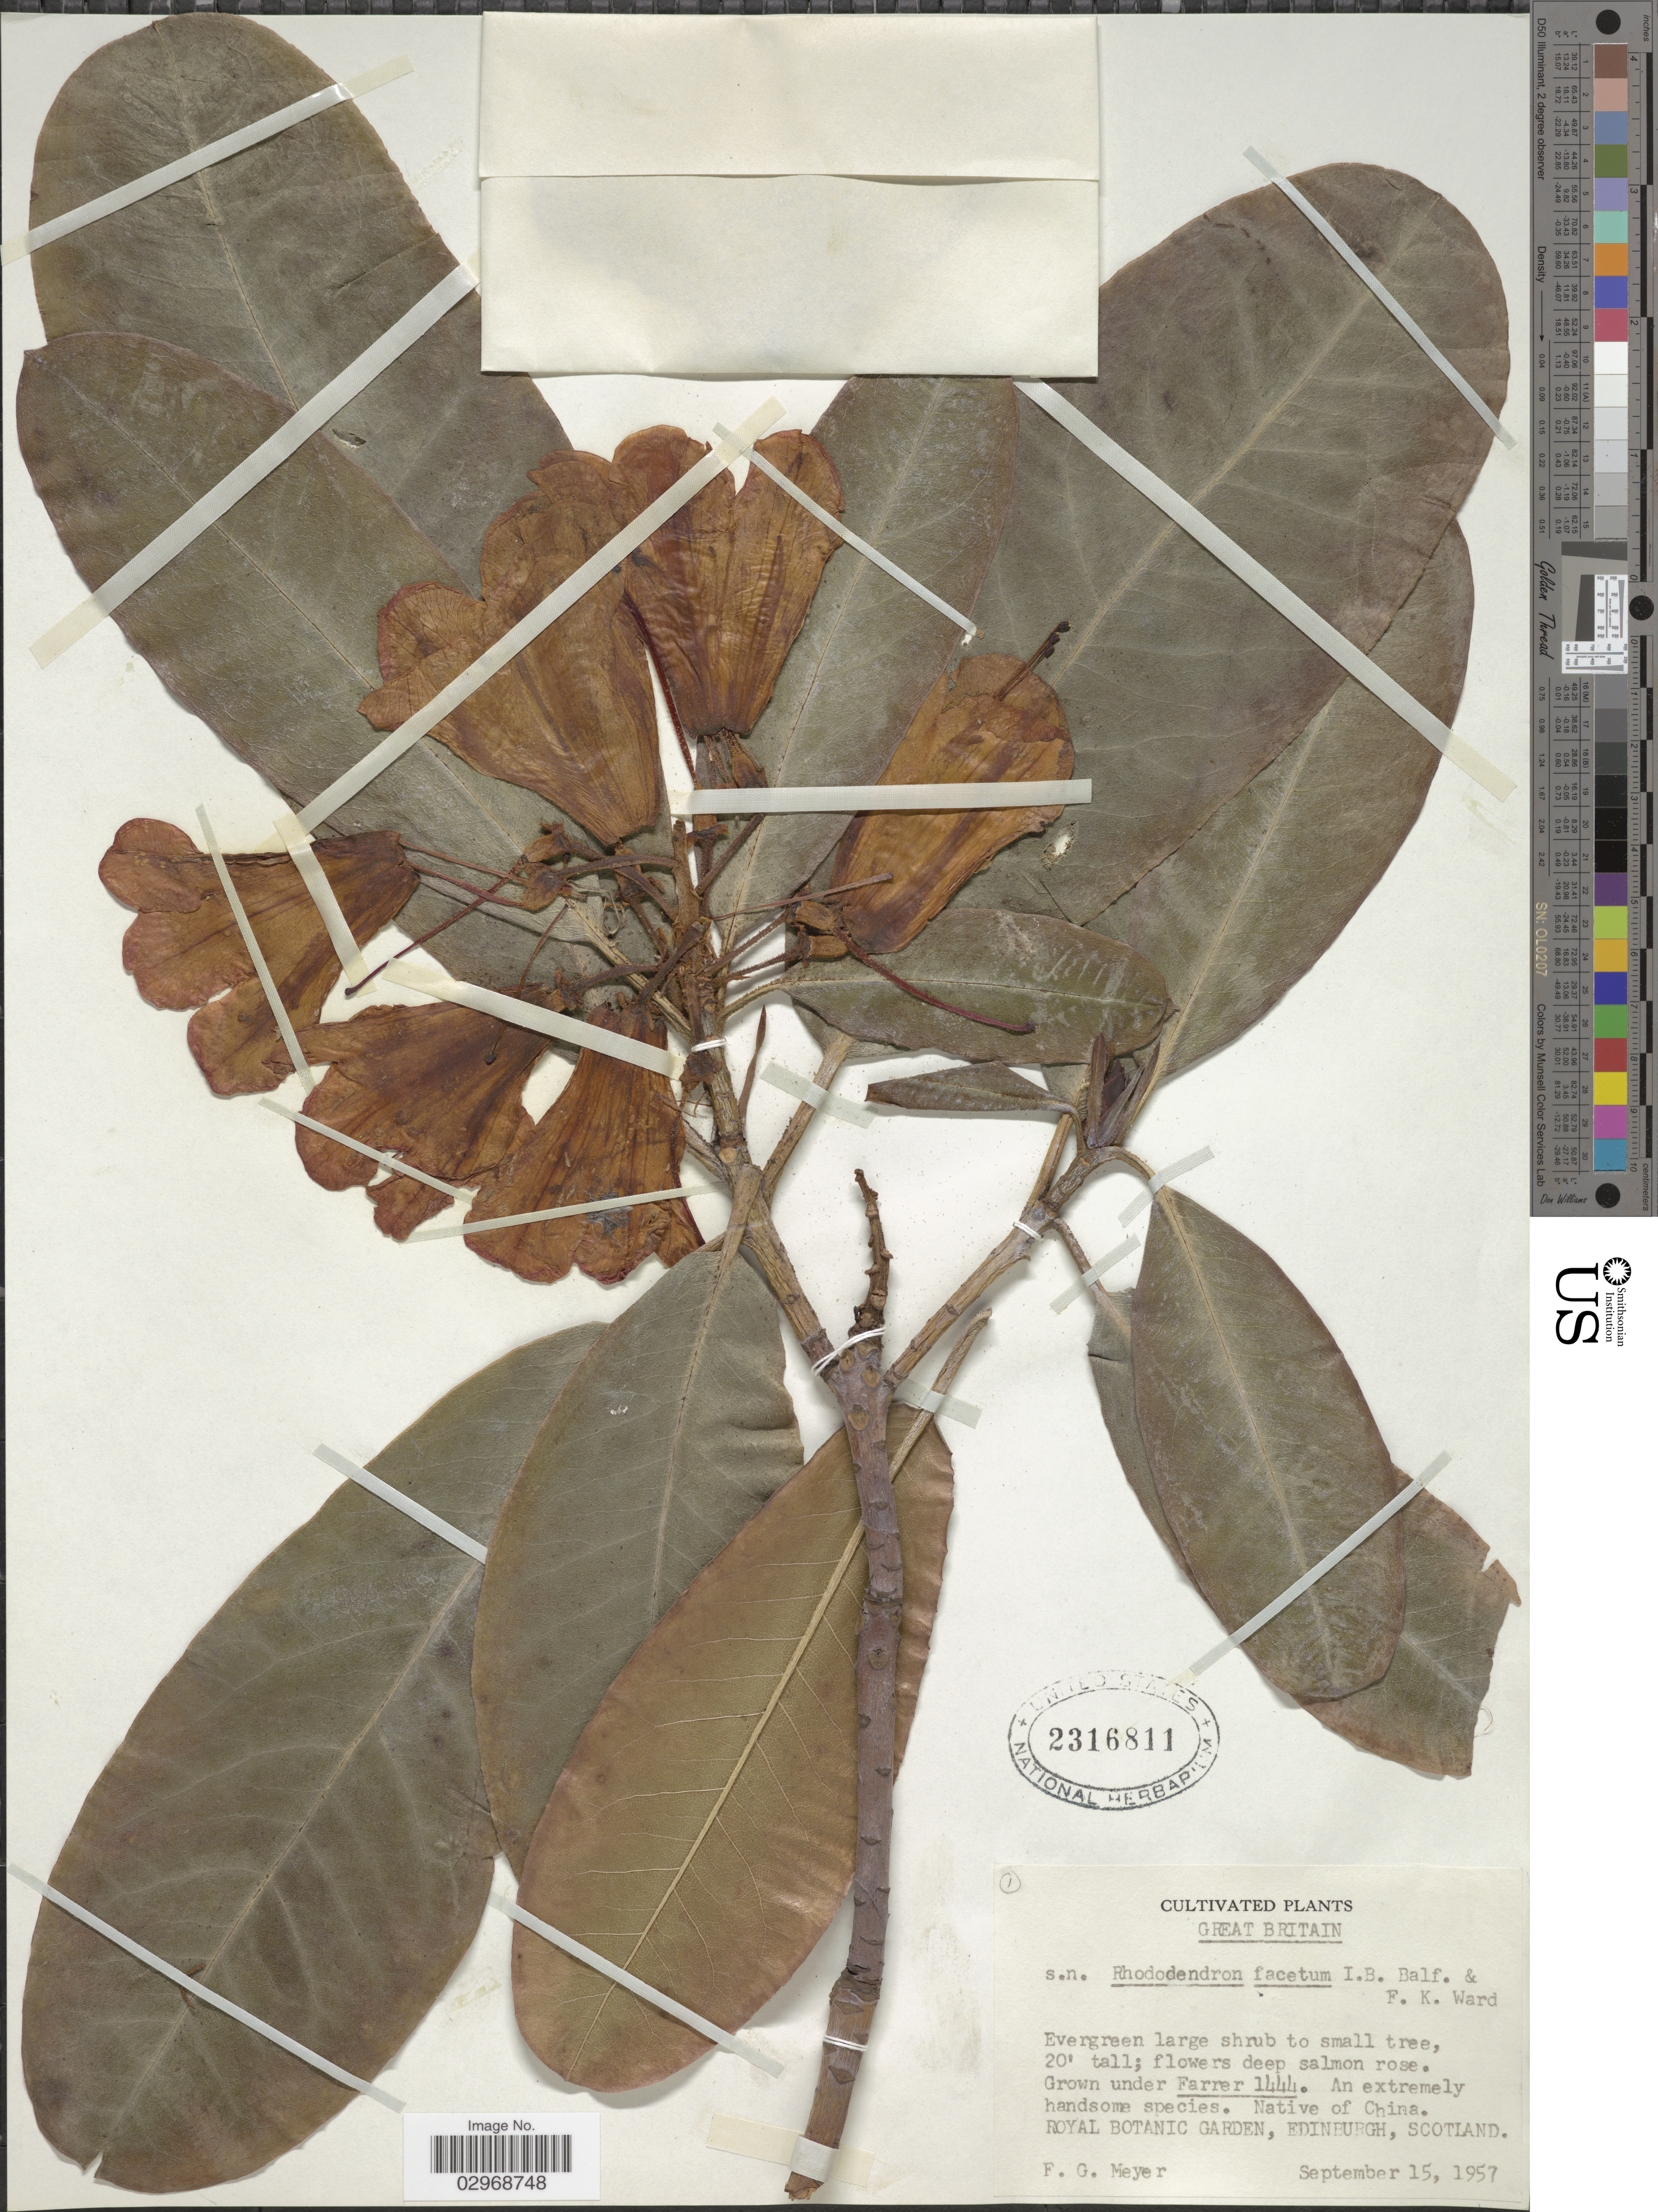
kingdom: Plantae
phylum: Tracheophyta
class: Magnoliopsida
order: Ericales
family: Ericaceae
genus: Rhododendron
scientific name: Rhododendron facetum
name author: Balf. f. & Ward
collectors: F. G. Meyer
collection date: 1957-09-15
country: United Kingdom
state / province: Scotland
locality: Great Britain, Royal Botanic Garden, Edinburgh.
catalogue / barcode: US 2316811